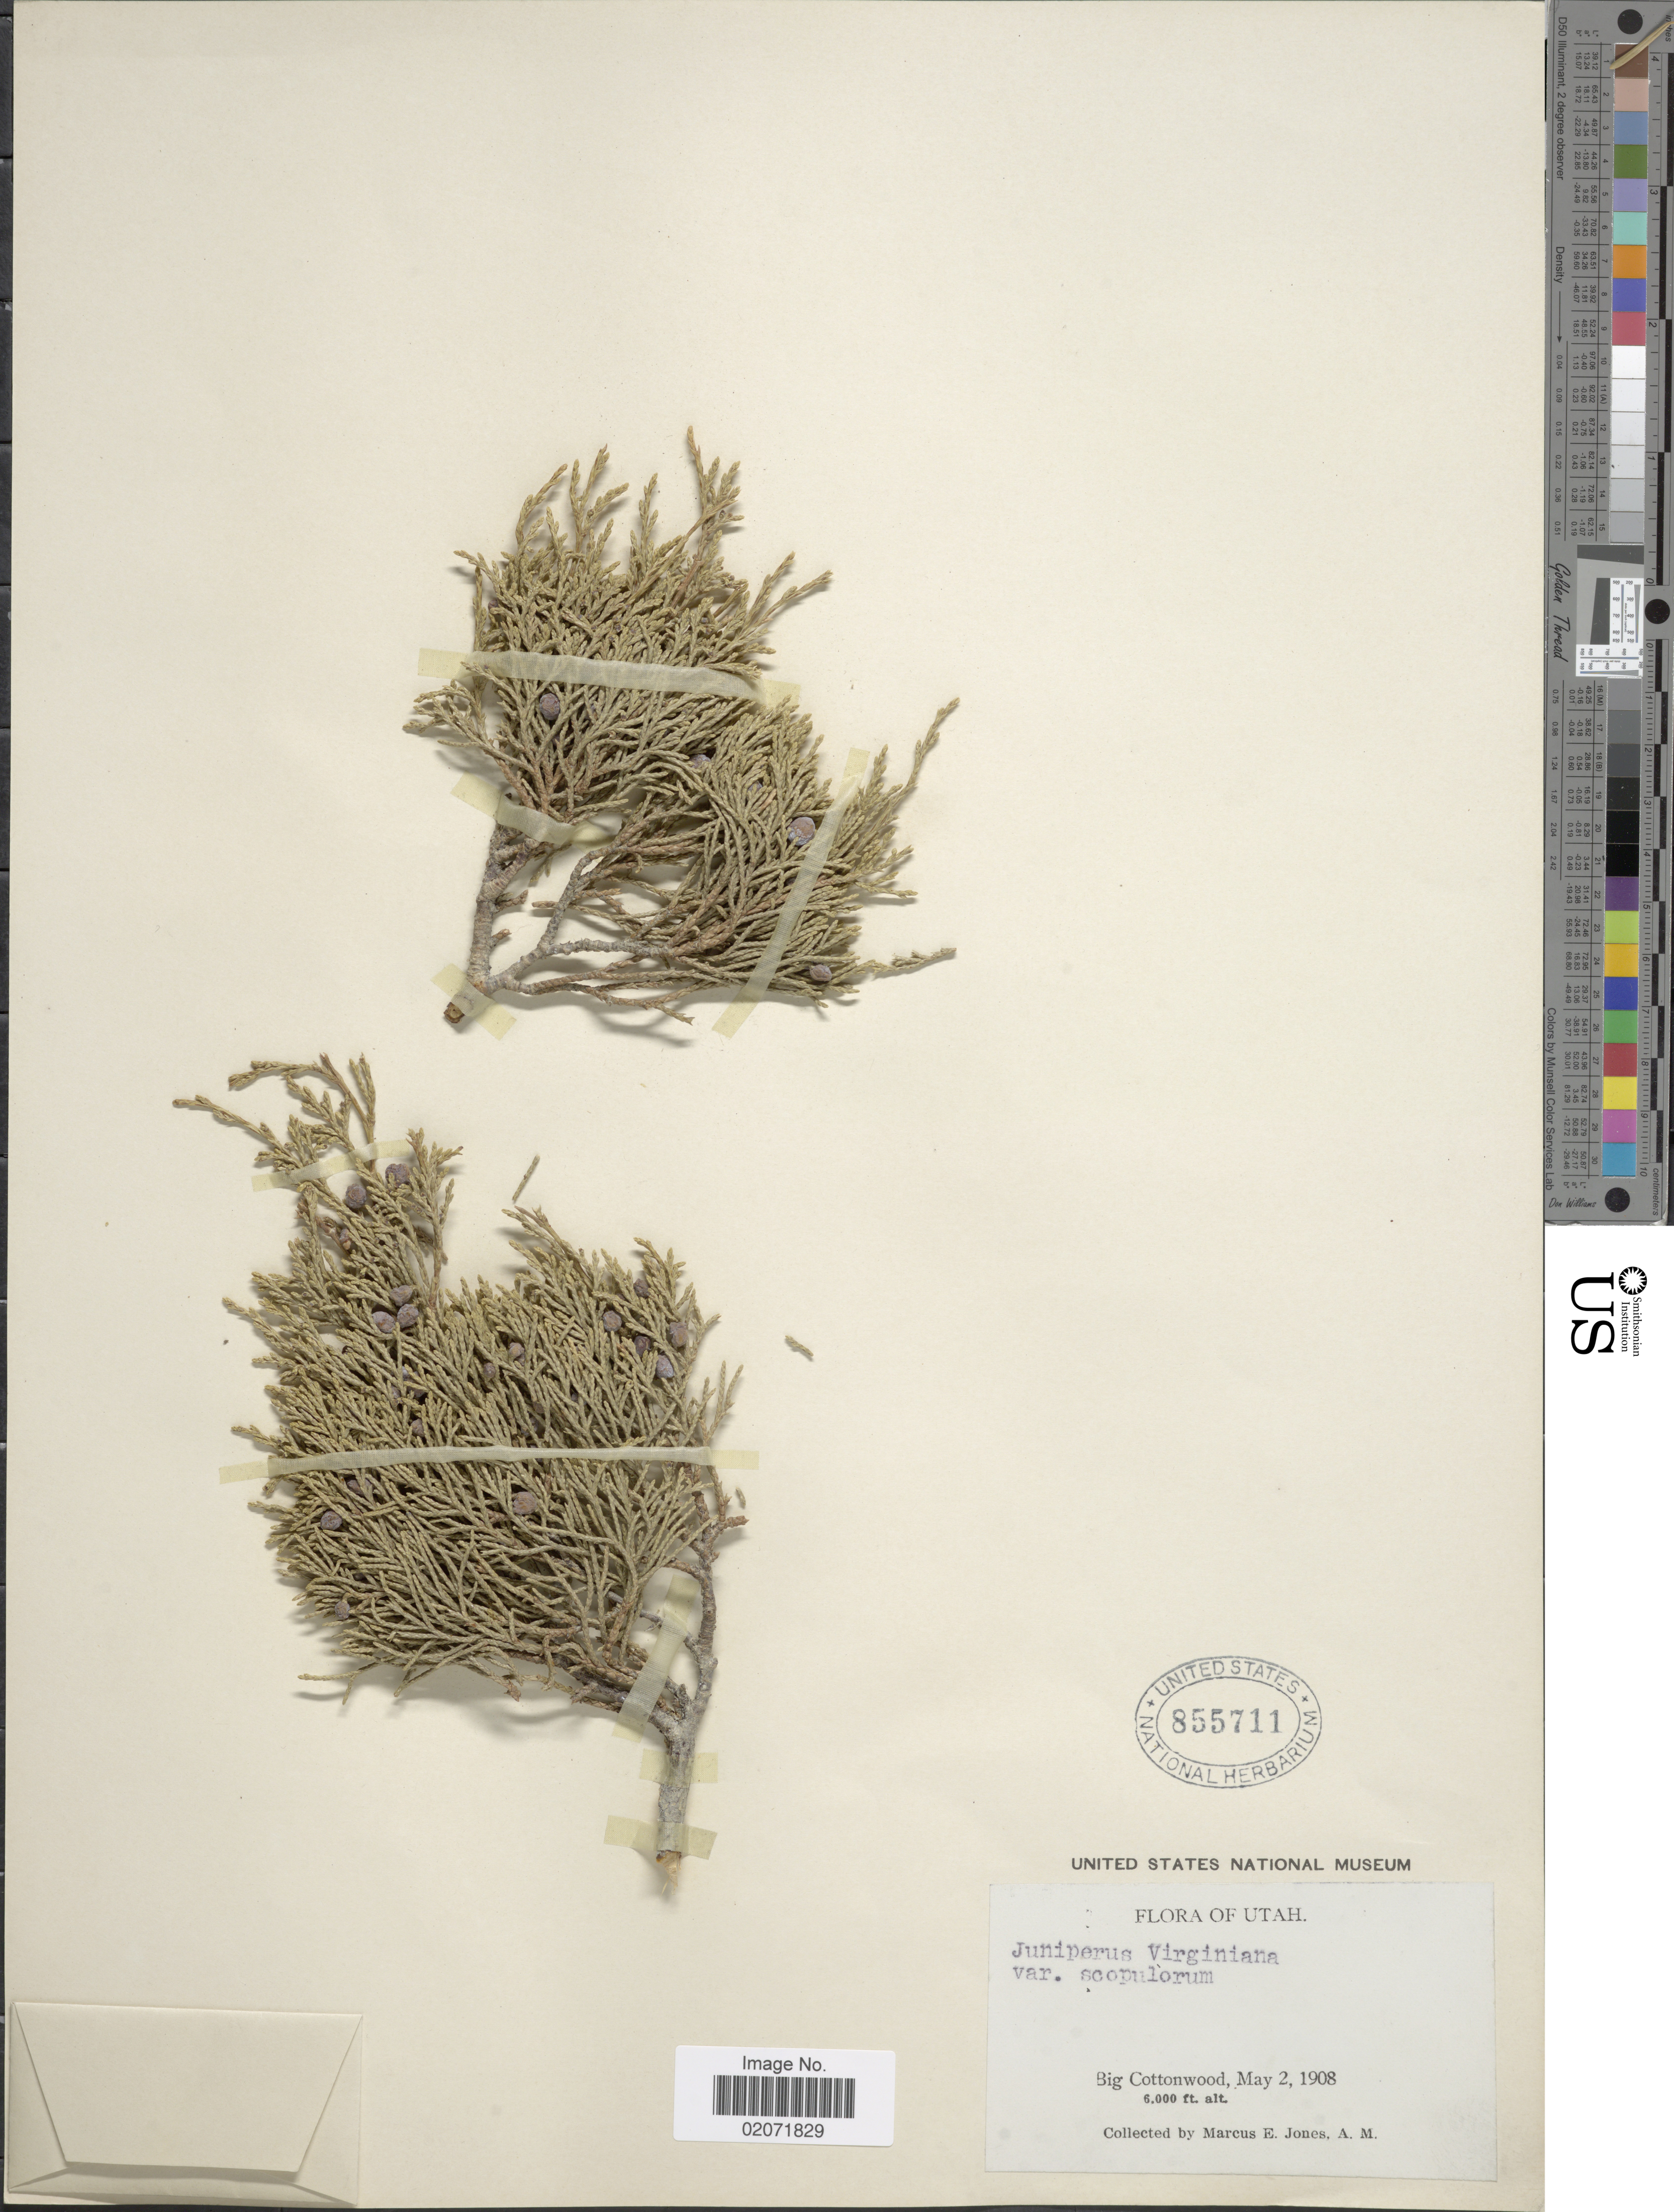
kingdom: Plantae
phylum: Tracheophyta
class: Pinopsida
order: Pinales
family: Cupressaceae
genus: Juniperus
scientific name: Juniperus scopulorum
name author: Sarg.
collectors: M. E. Jones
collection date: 1908-05-02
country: United States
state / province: Utah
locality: Big Cottonwood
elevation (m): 1829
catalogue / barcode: US 855711